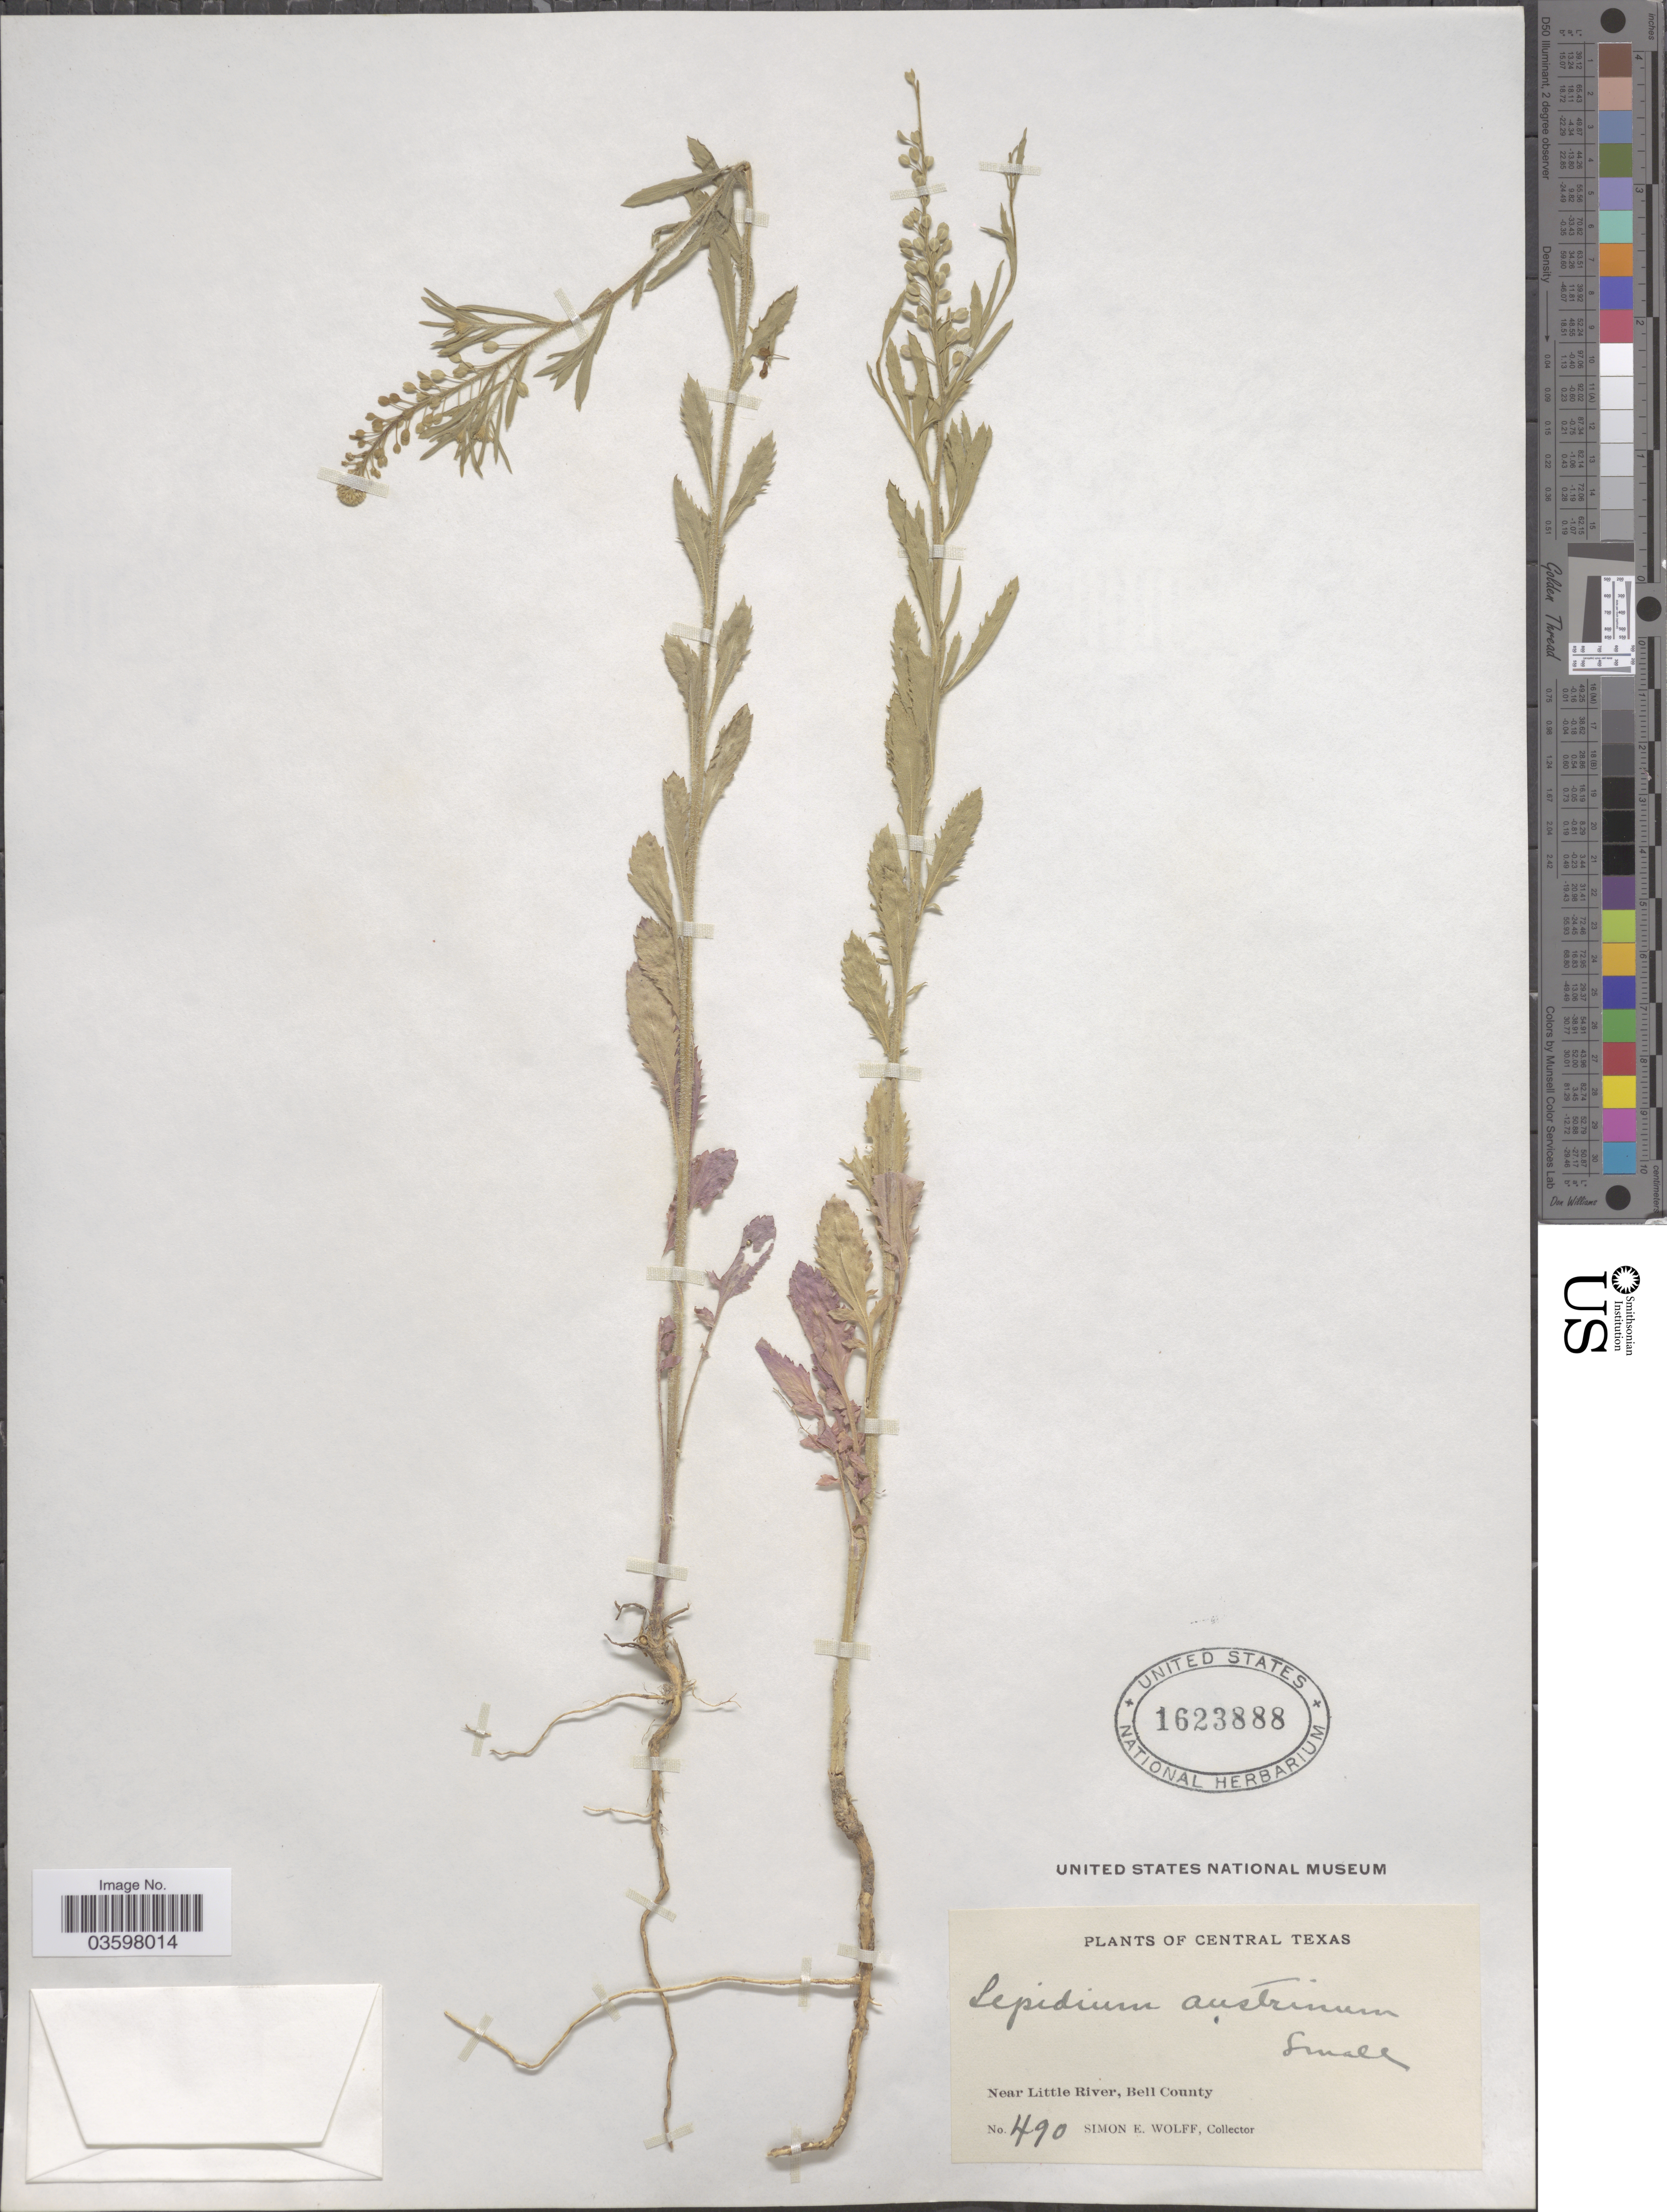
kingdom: Plantae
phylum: Tracheophyta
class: Magnoliopsida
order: Brassicales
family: Brassicaceae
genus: Lepidium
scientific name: Lepidium austrinum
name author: Small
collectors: S. E. Wolff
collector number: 490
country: United States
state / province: Texas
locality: Central Texas. Near Little River, Bell County.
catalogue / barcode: US 1623888